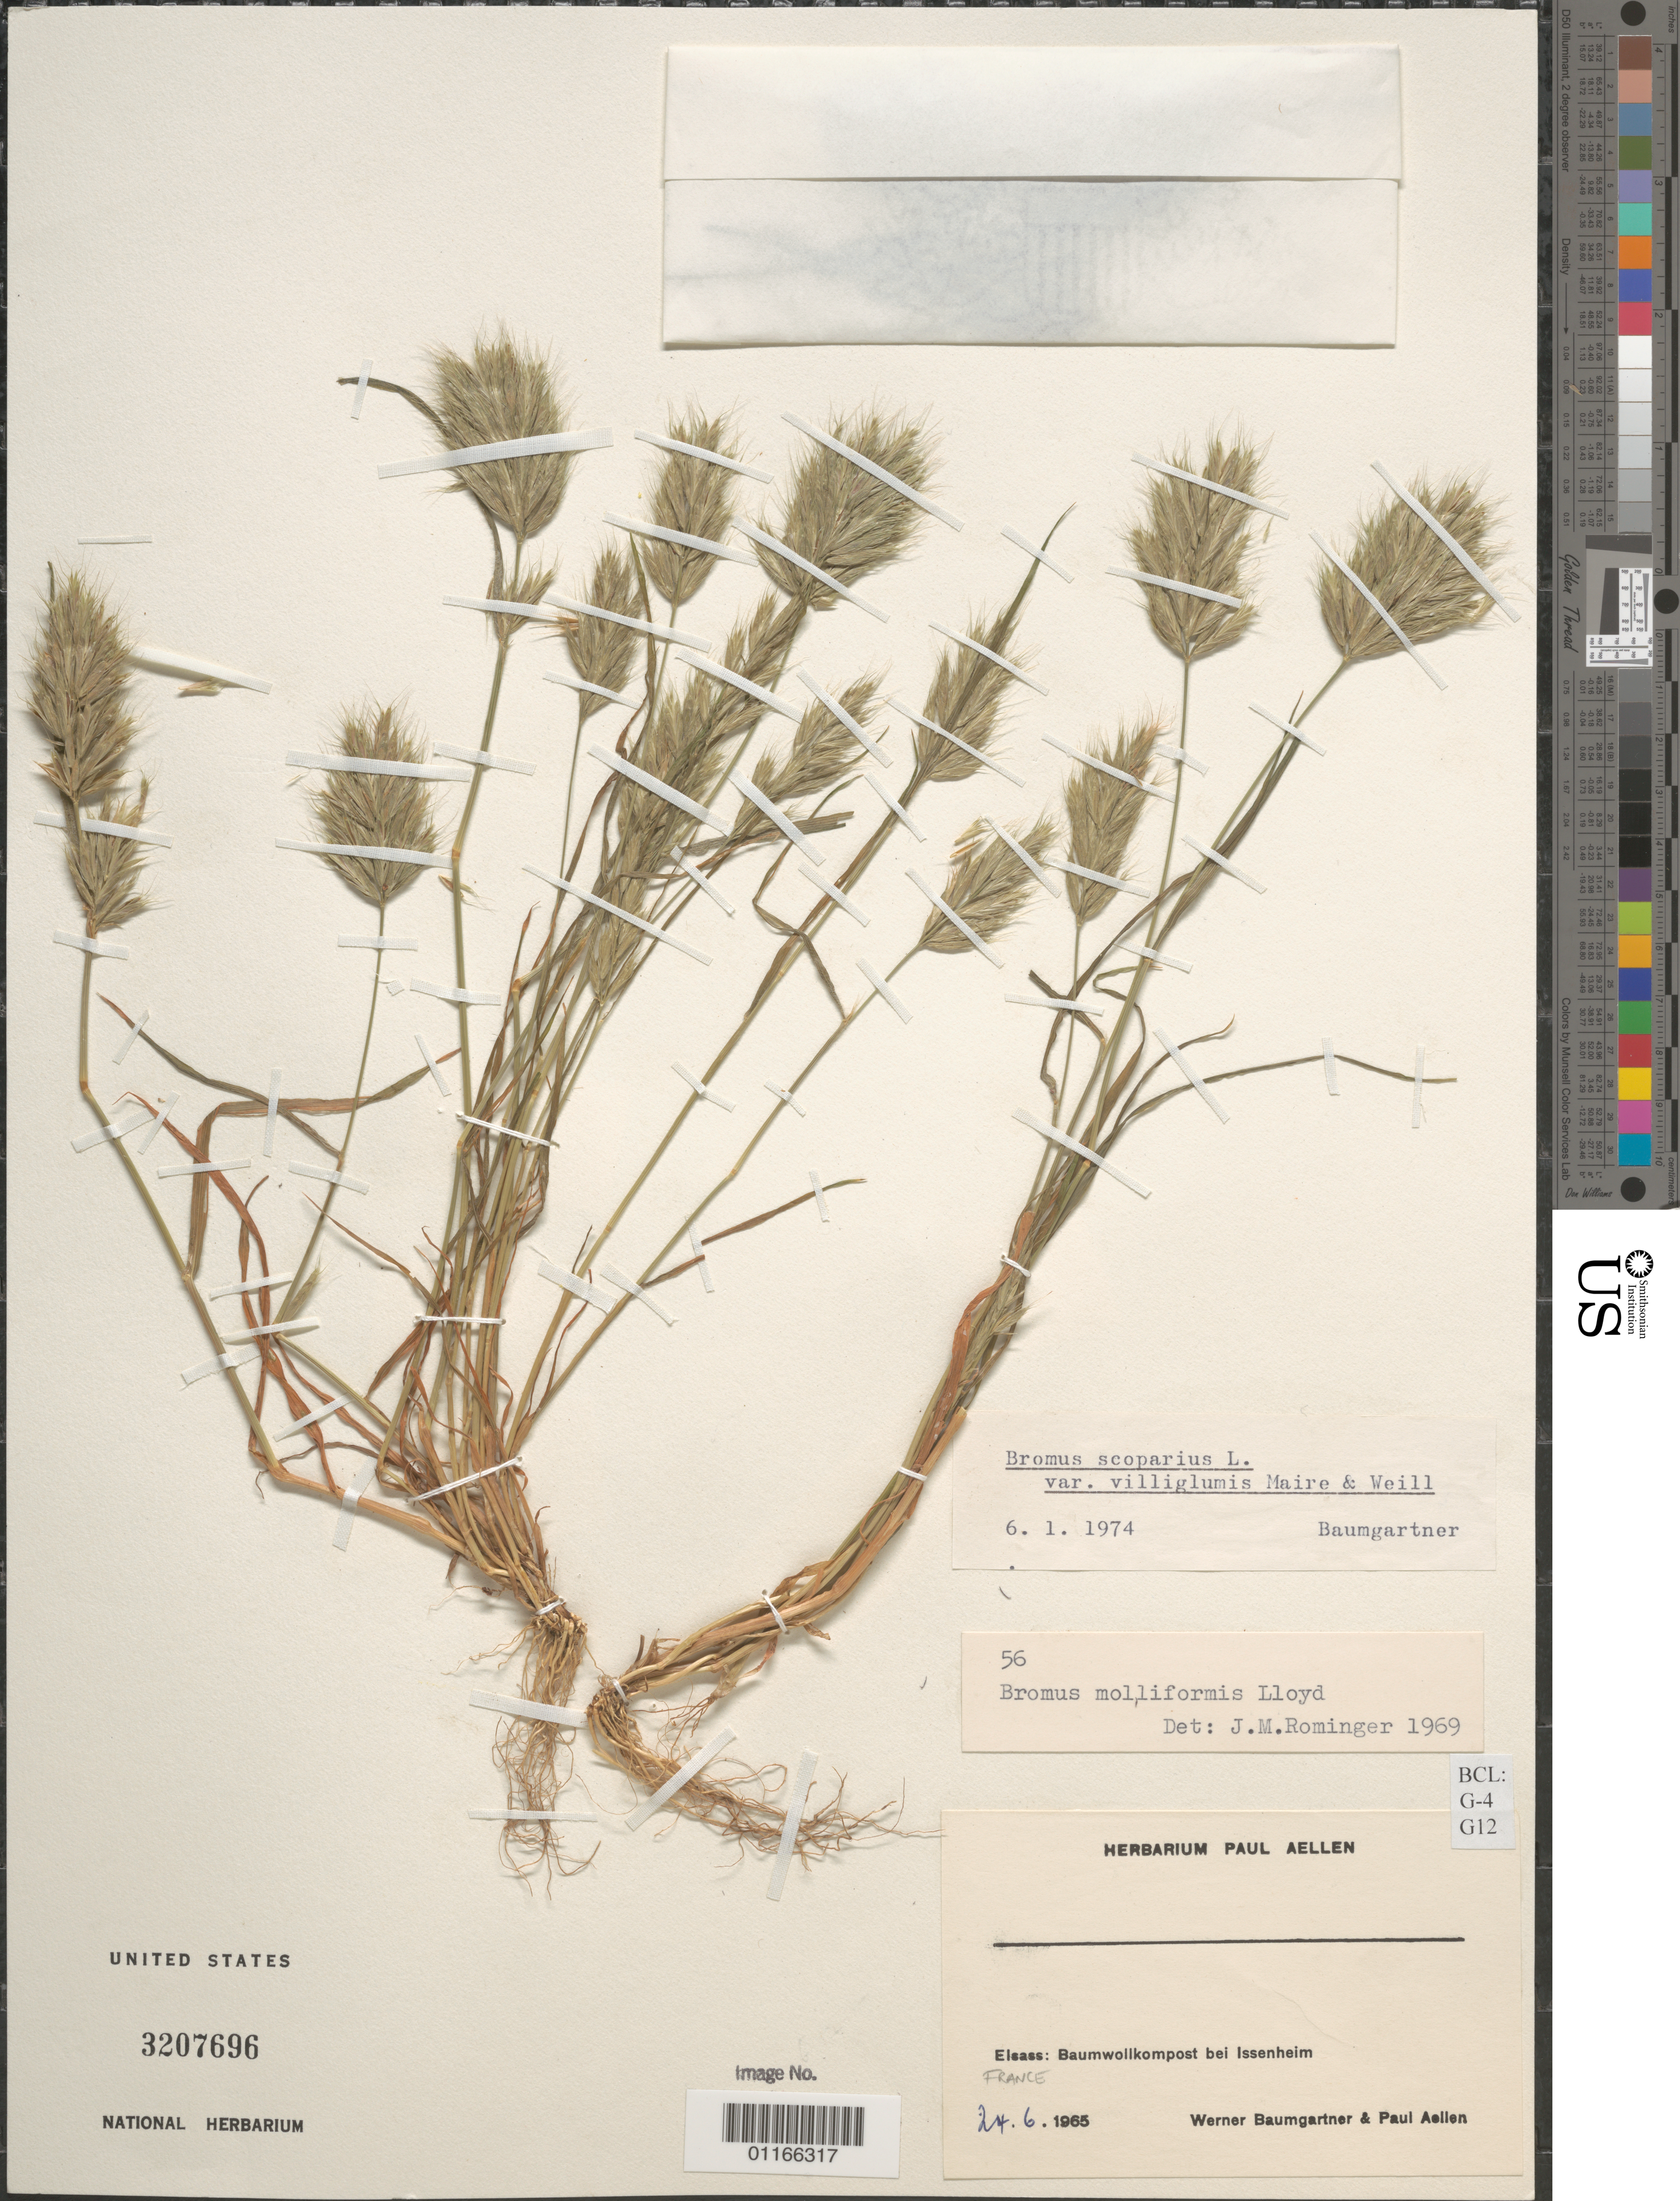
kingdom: Plantae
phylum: Tracheophyta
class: Liliopsida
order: Poales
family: Poaceae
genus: Bromus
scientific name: Bromus scoparius var. villiglumis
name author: Maire & Weiller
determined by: Baumgartner, Werner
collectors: W. Baumgartner & P. Aellen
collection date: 1965-06-24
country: France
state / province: Grand Est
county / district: Haut-Rhin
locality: Issenheim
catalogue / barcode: US 3207696